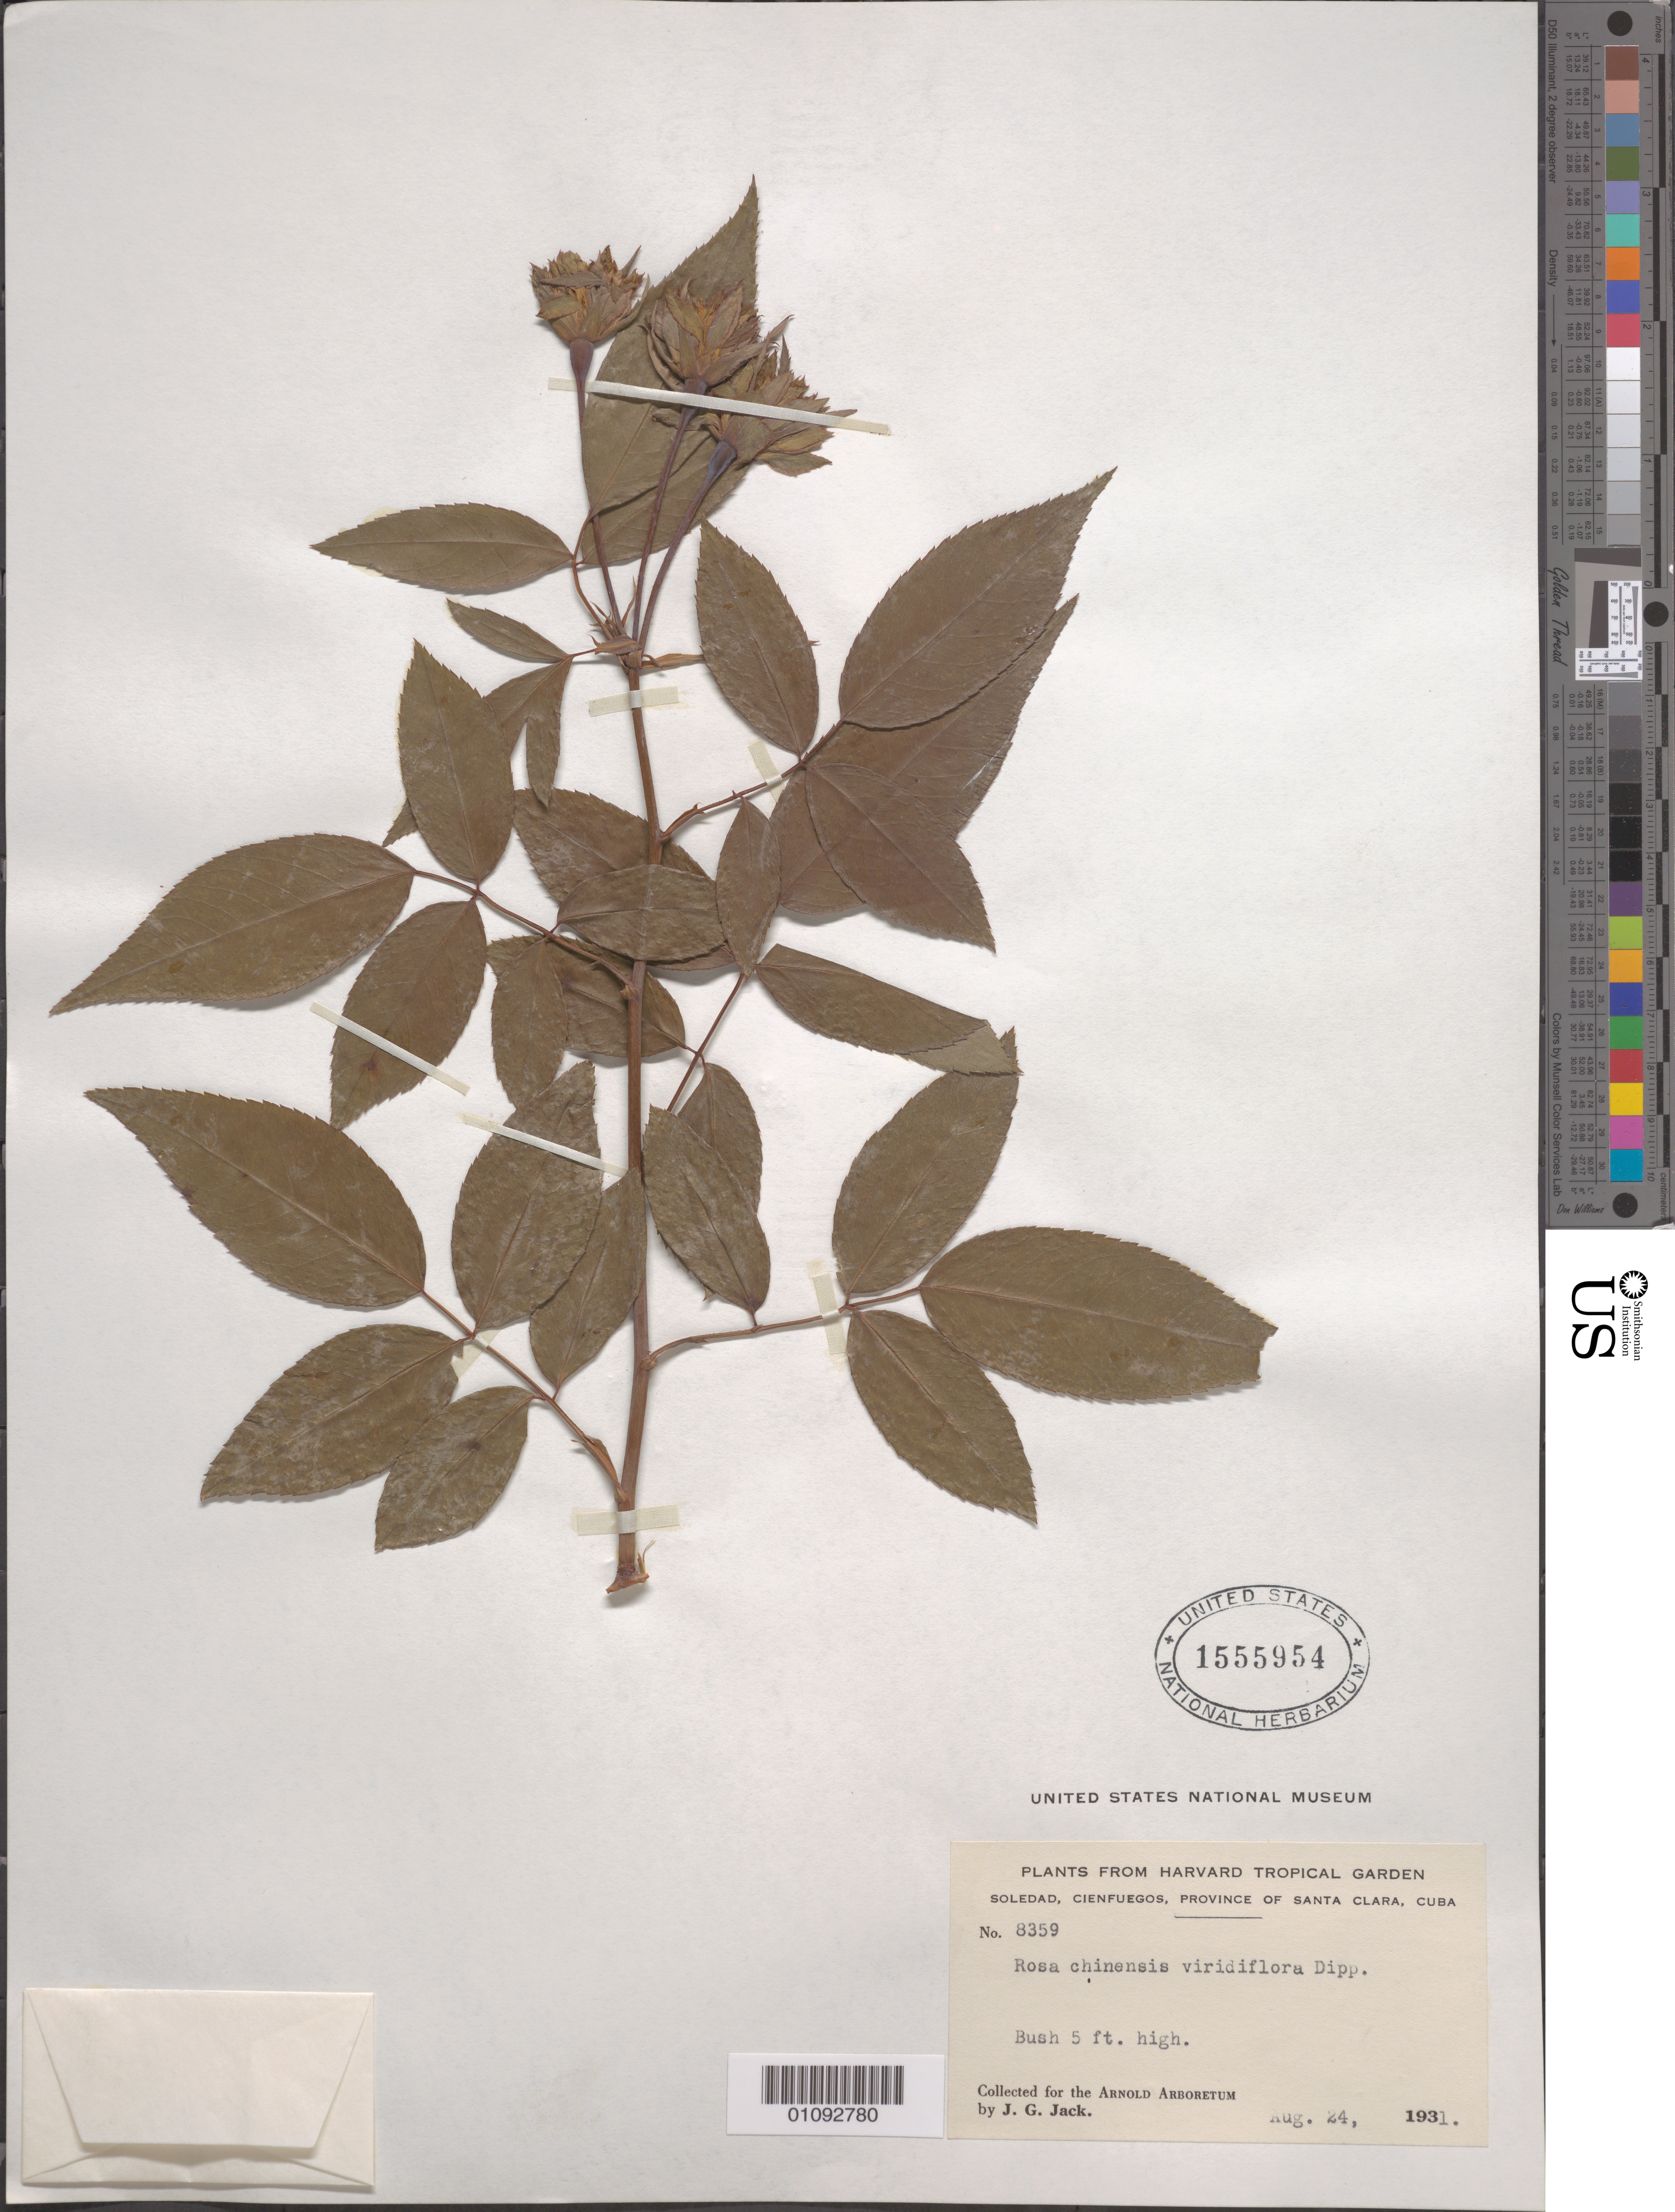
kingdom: Plantae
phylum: Tracheophyta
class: Magnoliopsida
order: Rosales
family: Rosaceae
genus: Rosa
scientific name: Rosa chinensis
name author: Jacq.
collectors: J. G. Jack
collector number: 8359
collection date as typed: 24 Aug 1931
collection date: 1931-08-24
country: Cuba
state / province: Cienfuegos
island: Cuba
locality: Soledad, Province of Santa Clara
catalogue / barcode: US 1555954